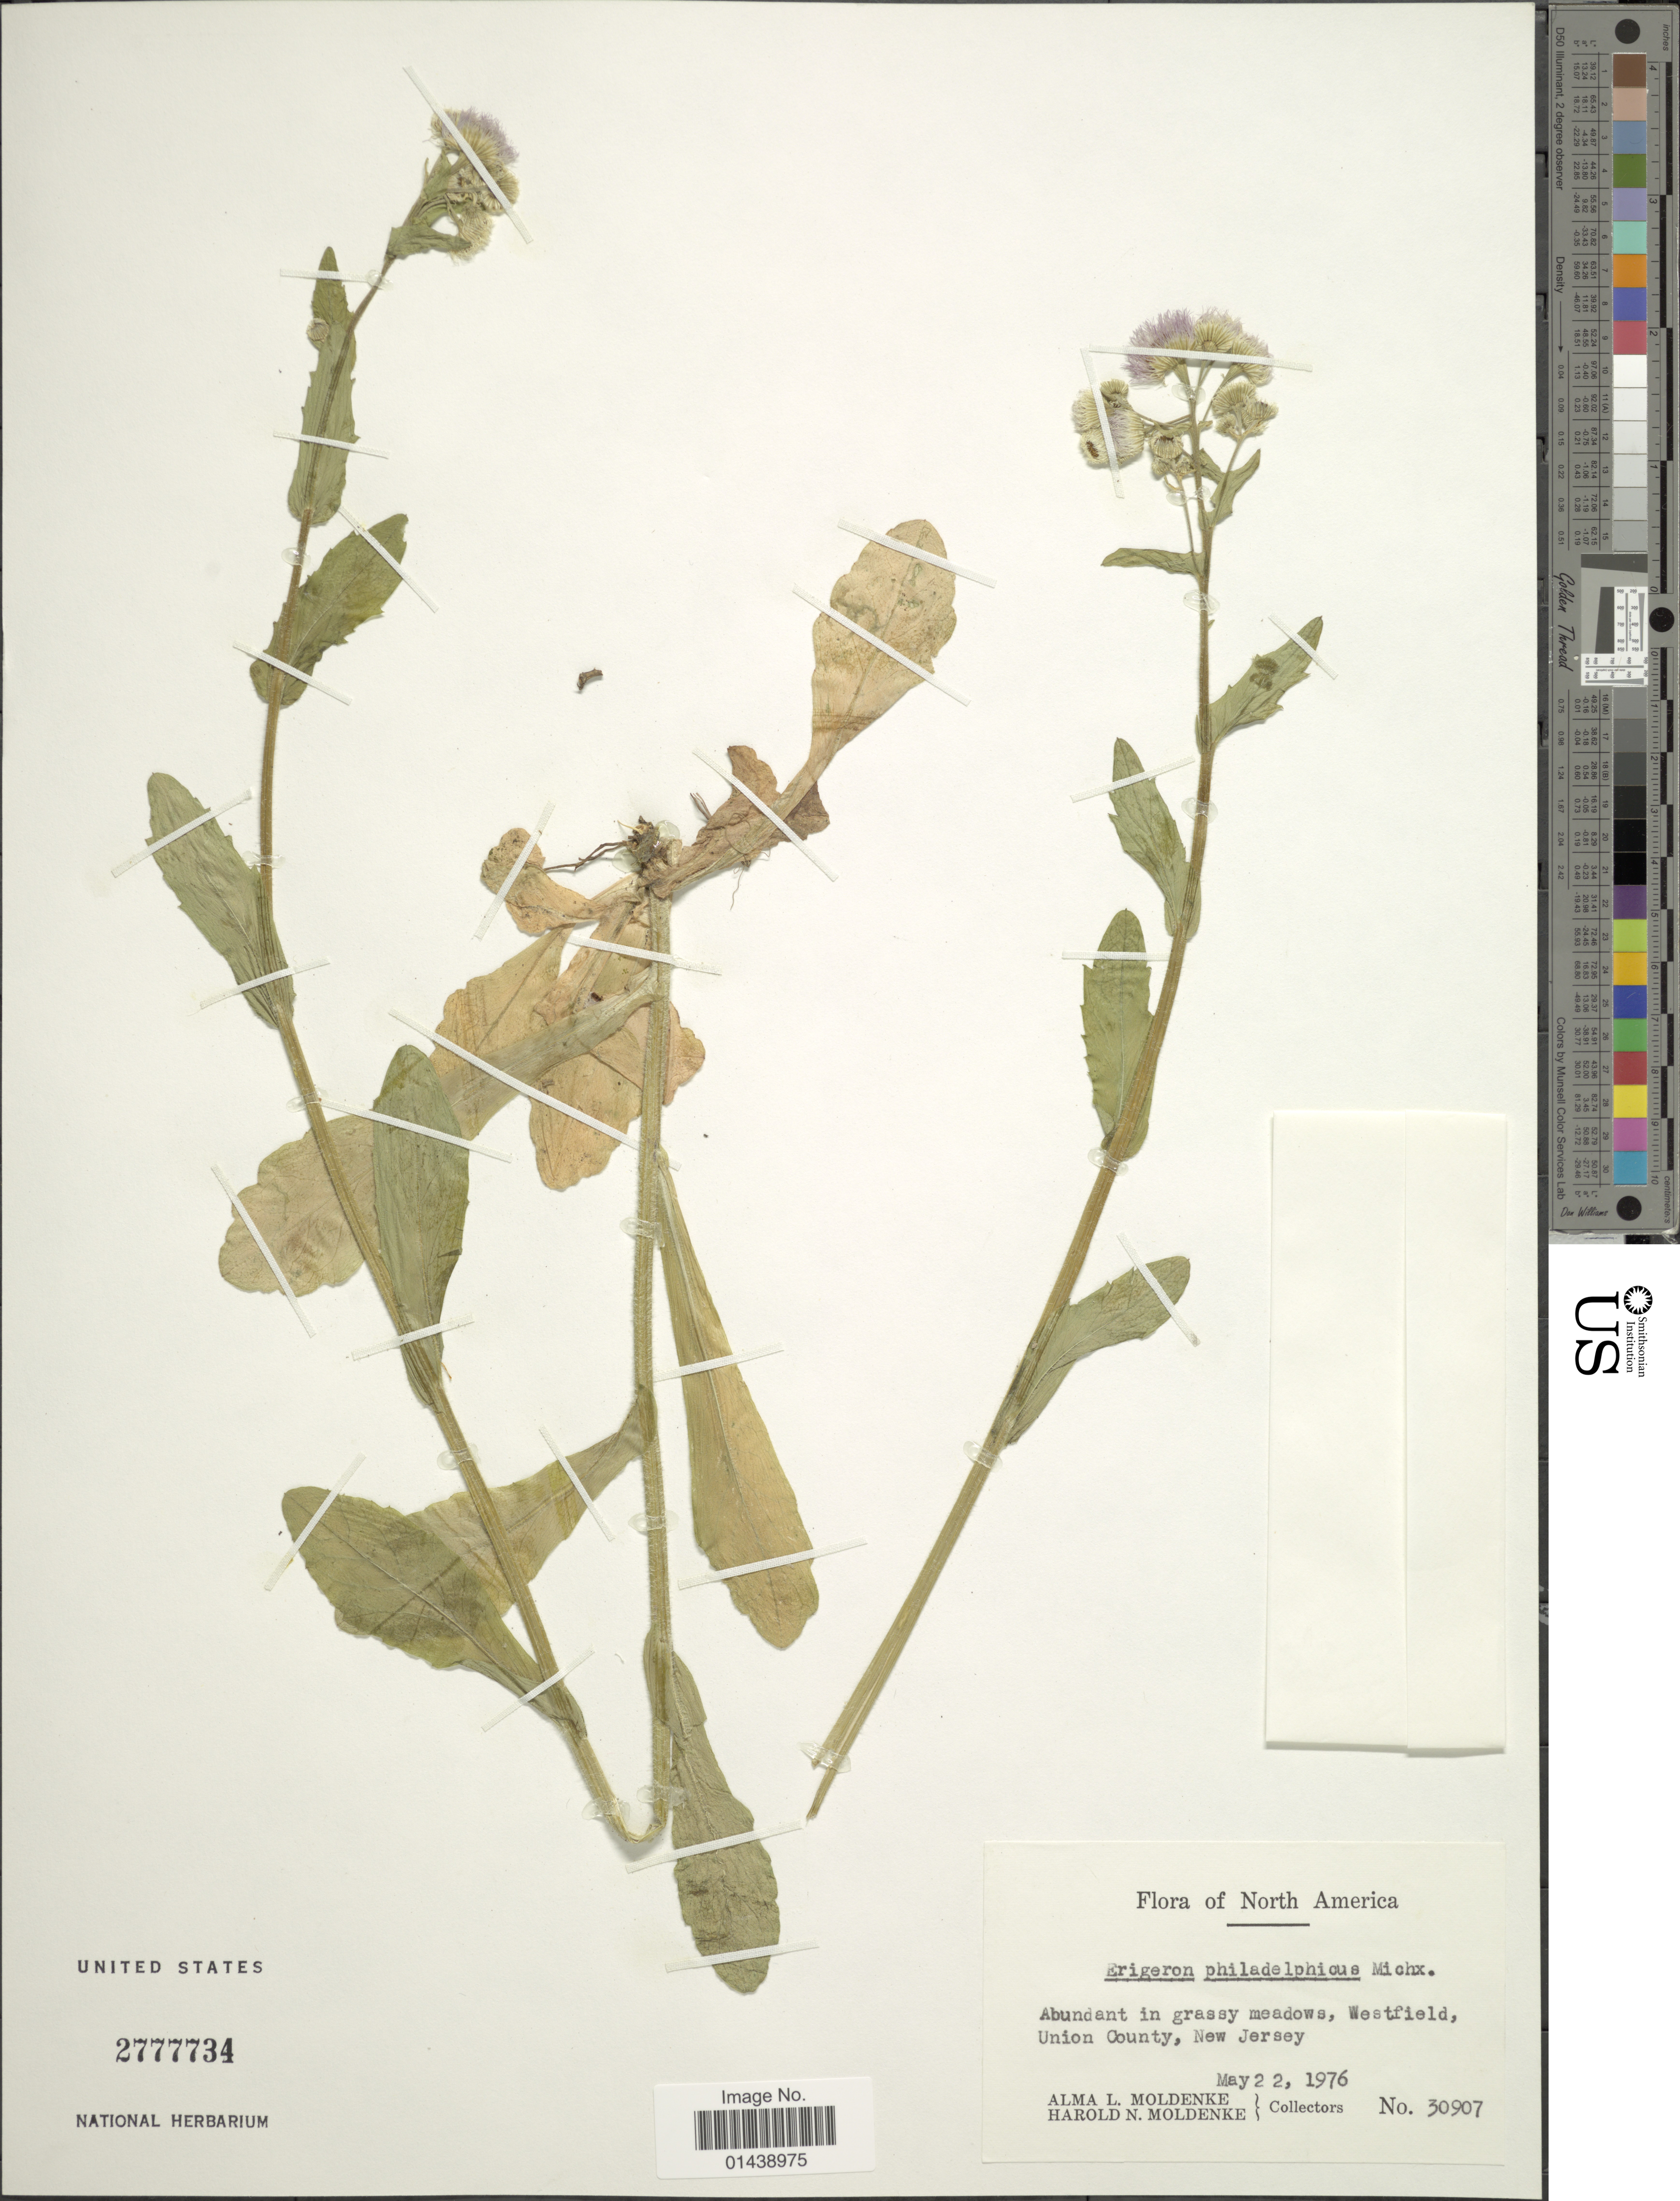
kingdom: Plantae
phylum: Tracheophyta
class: Magnoliopsida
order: Asterales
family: Asteraceae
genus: Erigeron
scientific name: Erigeron philadelphicus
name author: L.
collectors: A. L. Moldenke & H. N. Moldenke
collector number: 30907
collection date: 1976-05-22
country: United States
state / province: New Jersey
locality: Westfield, Union County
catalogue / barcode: US 2777734